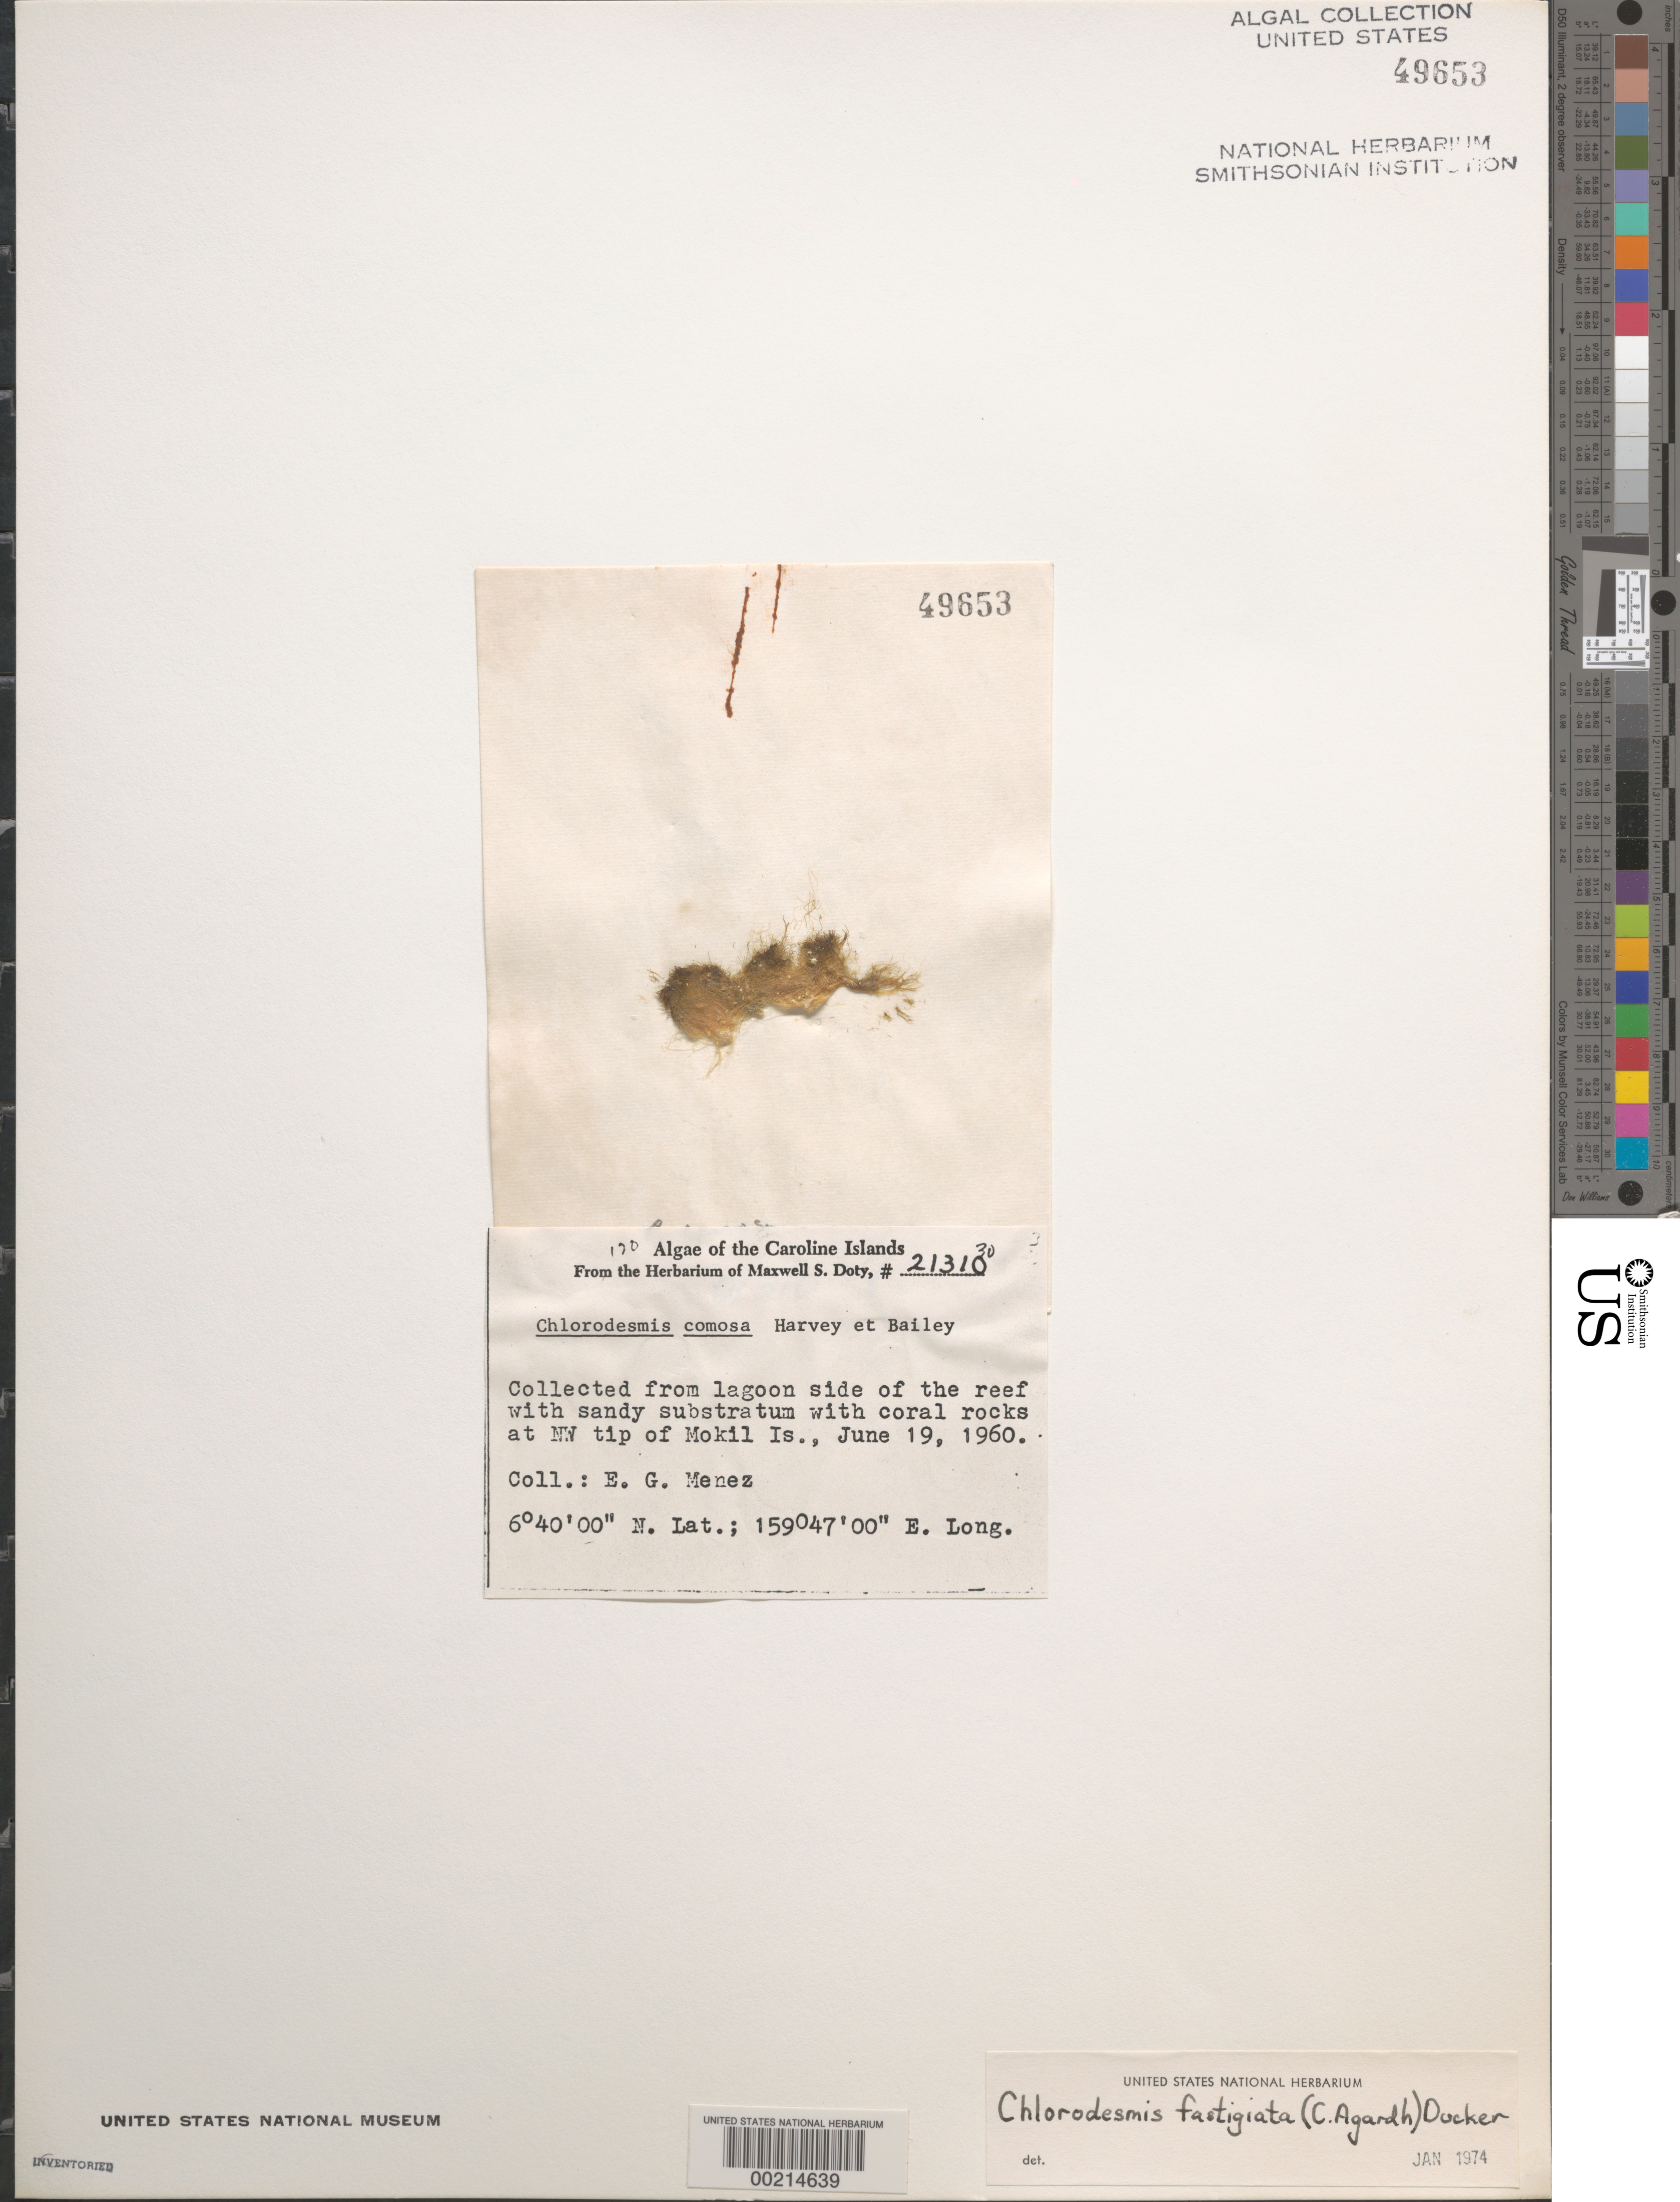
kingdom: Plantae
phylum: Chlorophyta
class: Ulvophyceae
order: Bryopsidales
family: Udoteaceae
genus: Chlorodesmis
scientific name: Chlorodesmis fastigiata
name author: (C. Agardh) S.C. Ducker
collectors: Meñez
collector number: MSD 21310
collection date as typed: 19 Jun 1960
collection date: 1960-06-19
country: Micronesia, Federated States of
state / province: Pohnpei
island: Mwokil (Mokil) Atoll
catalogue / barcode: US 49653